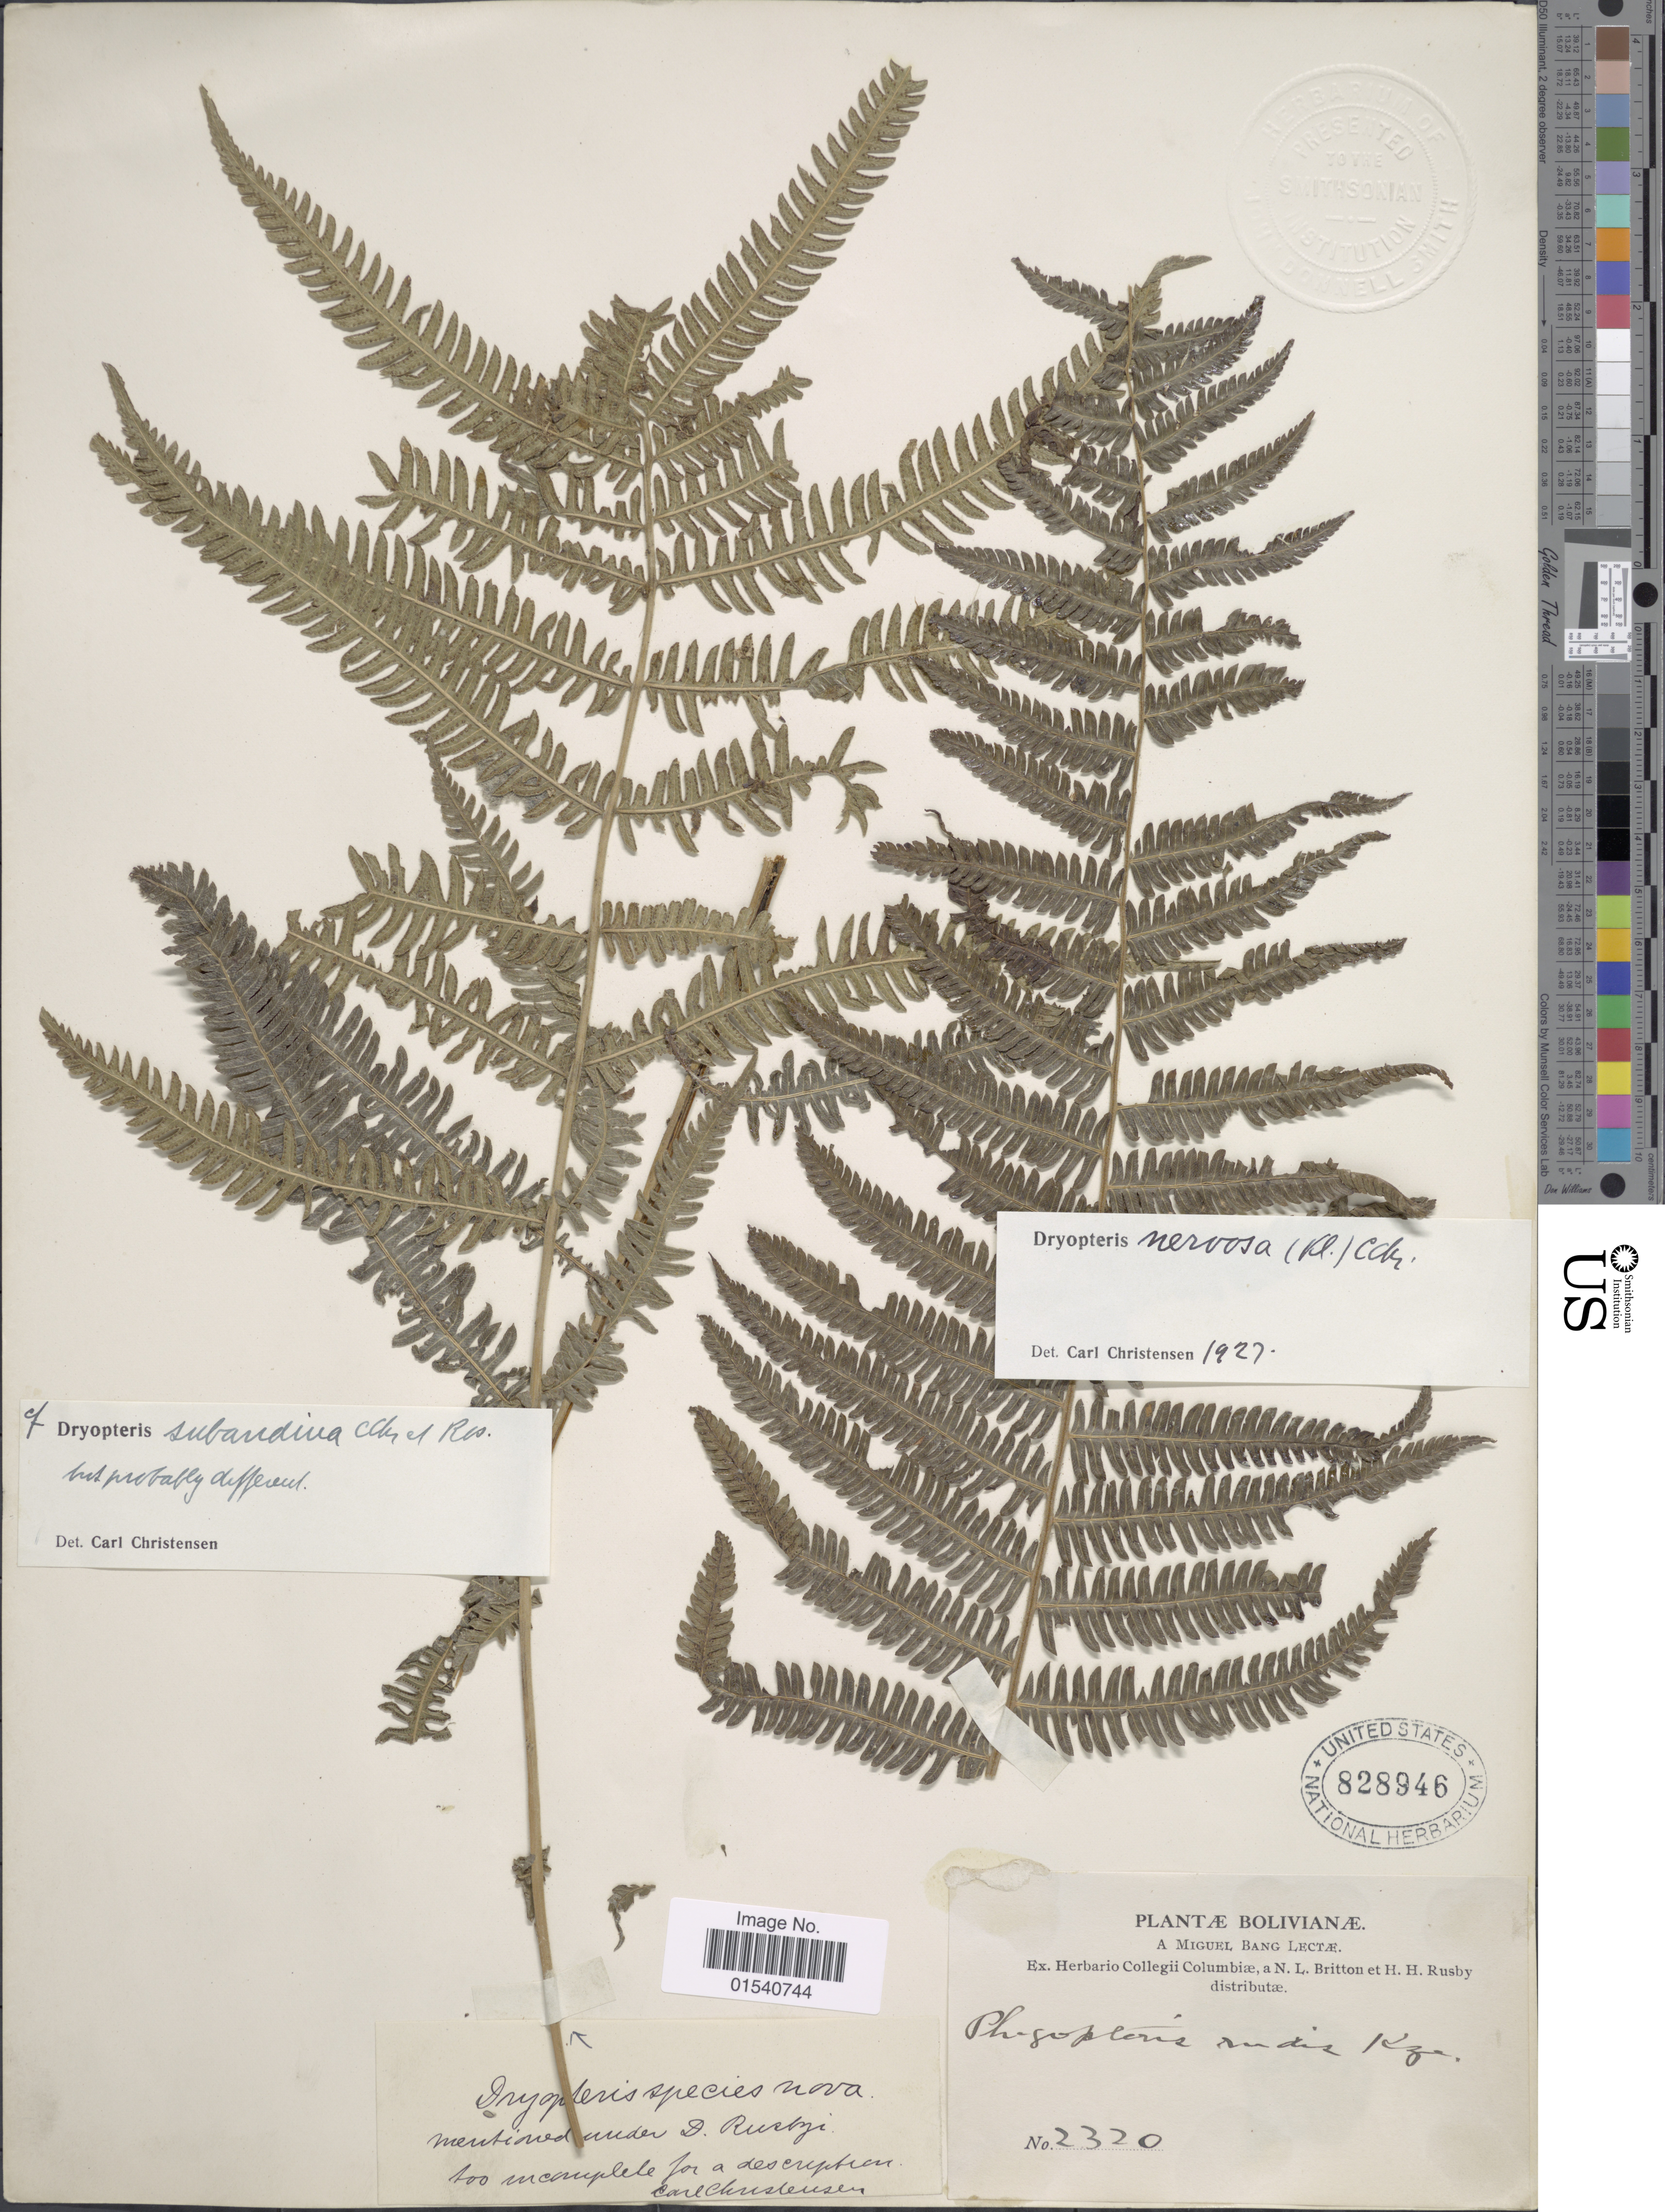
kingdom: Plantae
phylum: Tracheophyta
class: Polypodiopsida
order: Polypodiales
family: Thelypteridaceae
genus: Amauropelta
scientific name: Amauropelta rivulariformis (Rosenst.) comb. nov., ined 2015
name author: (Rosenst.)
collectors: M. Bang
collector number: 2320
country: Bolivia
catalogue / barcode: US 828946